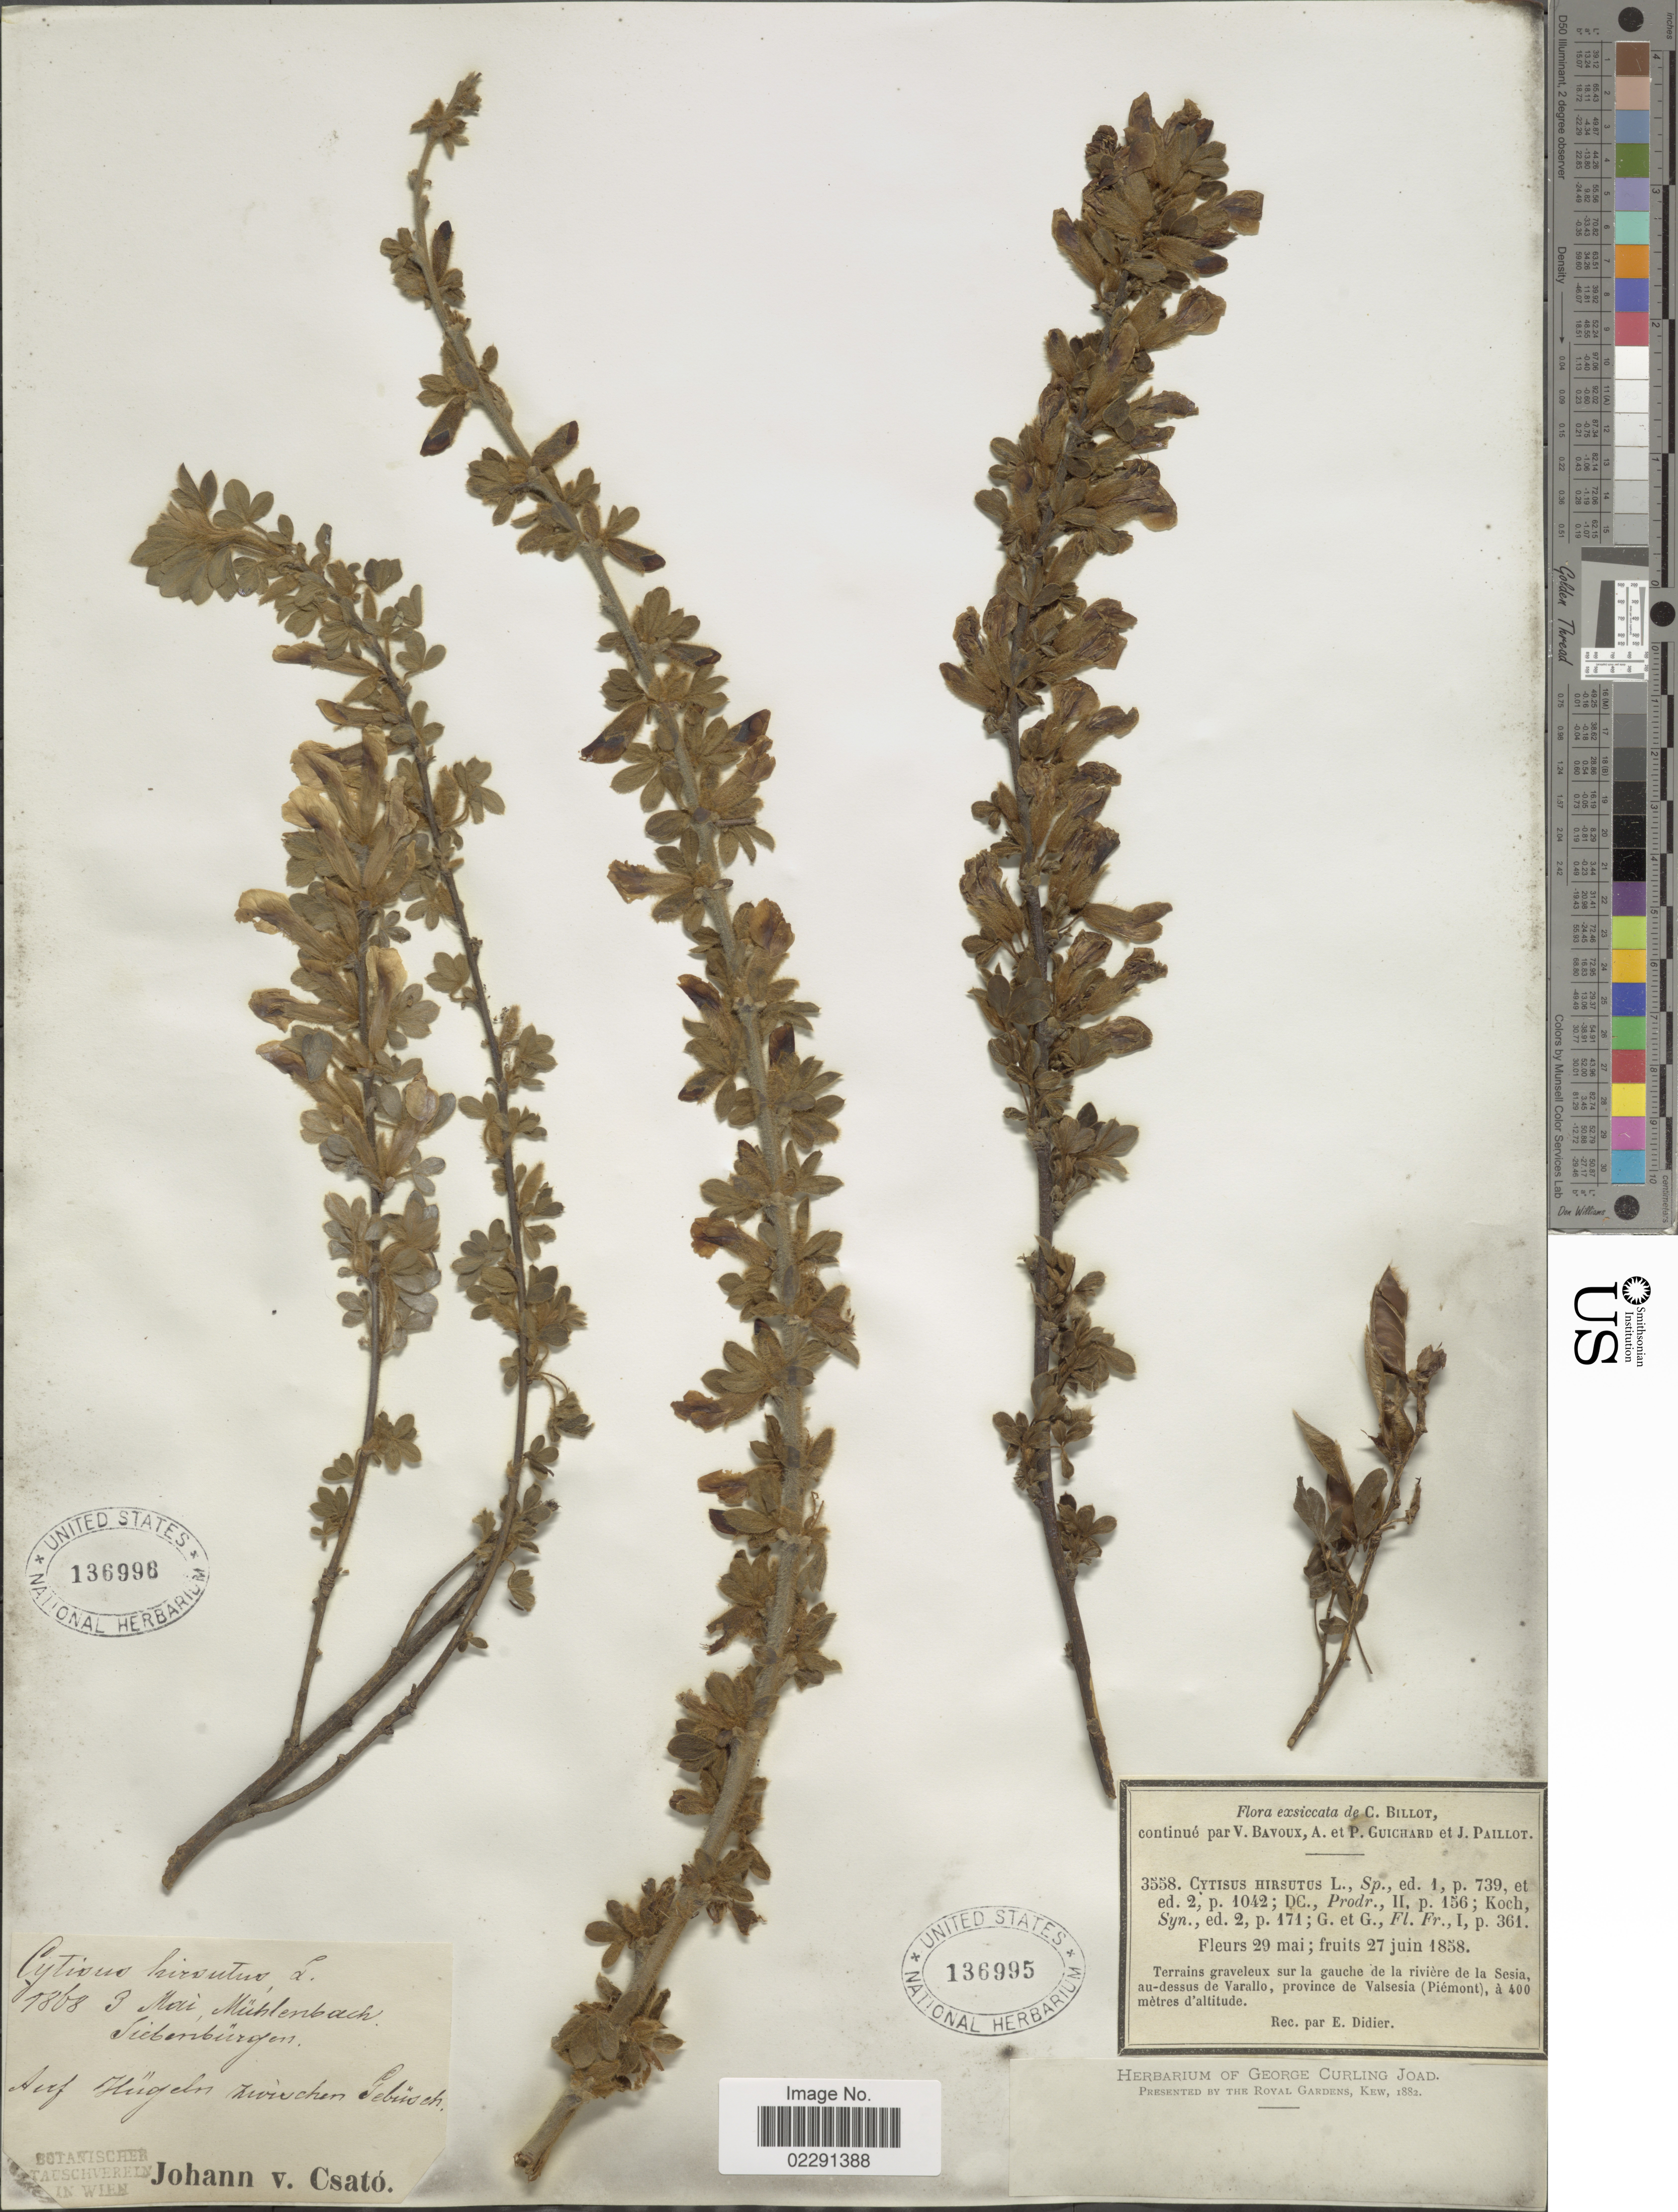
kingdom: Plantae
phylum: Tracheophyta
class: Magnoliopsida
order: Fabales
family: Fabaceae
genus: Cytisus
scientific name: Cytisus hirsutus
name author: L.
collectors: E. Didier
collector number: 3558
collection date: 1858-05-29/1858-06-27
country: Italy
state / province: Piedmont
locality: Terrains graveleux sur la gauche de la riviere de la Sesia, au-dessus de Varallo, Province de Valsesia (Piemont).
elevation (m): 400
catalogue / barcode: US 136995-2